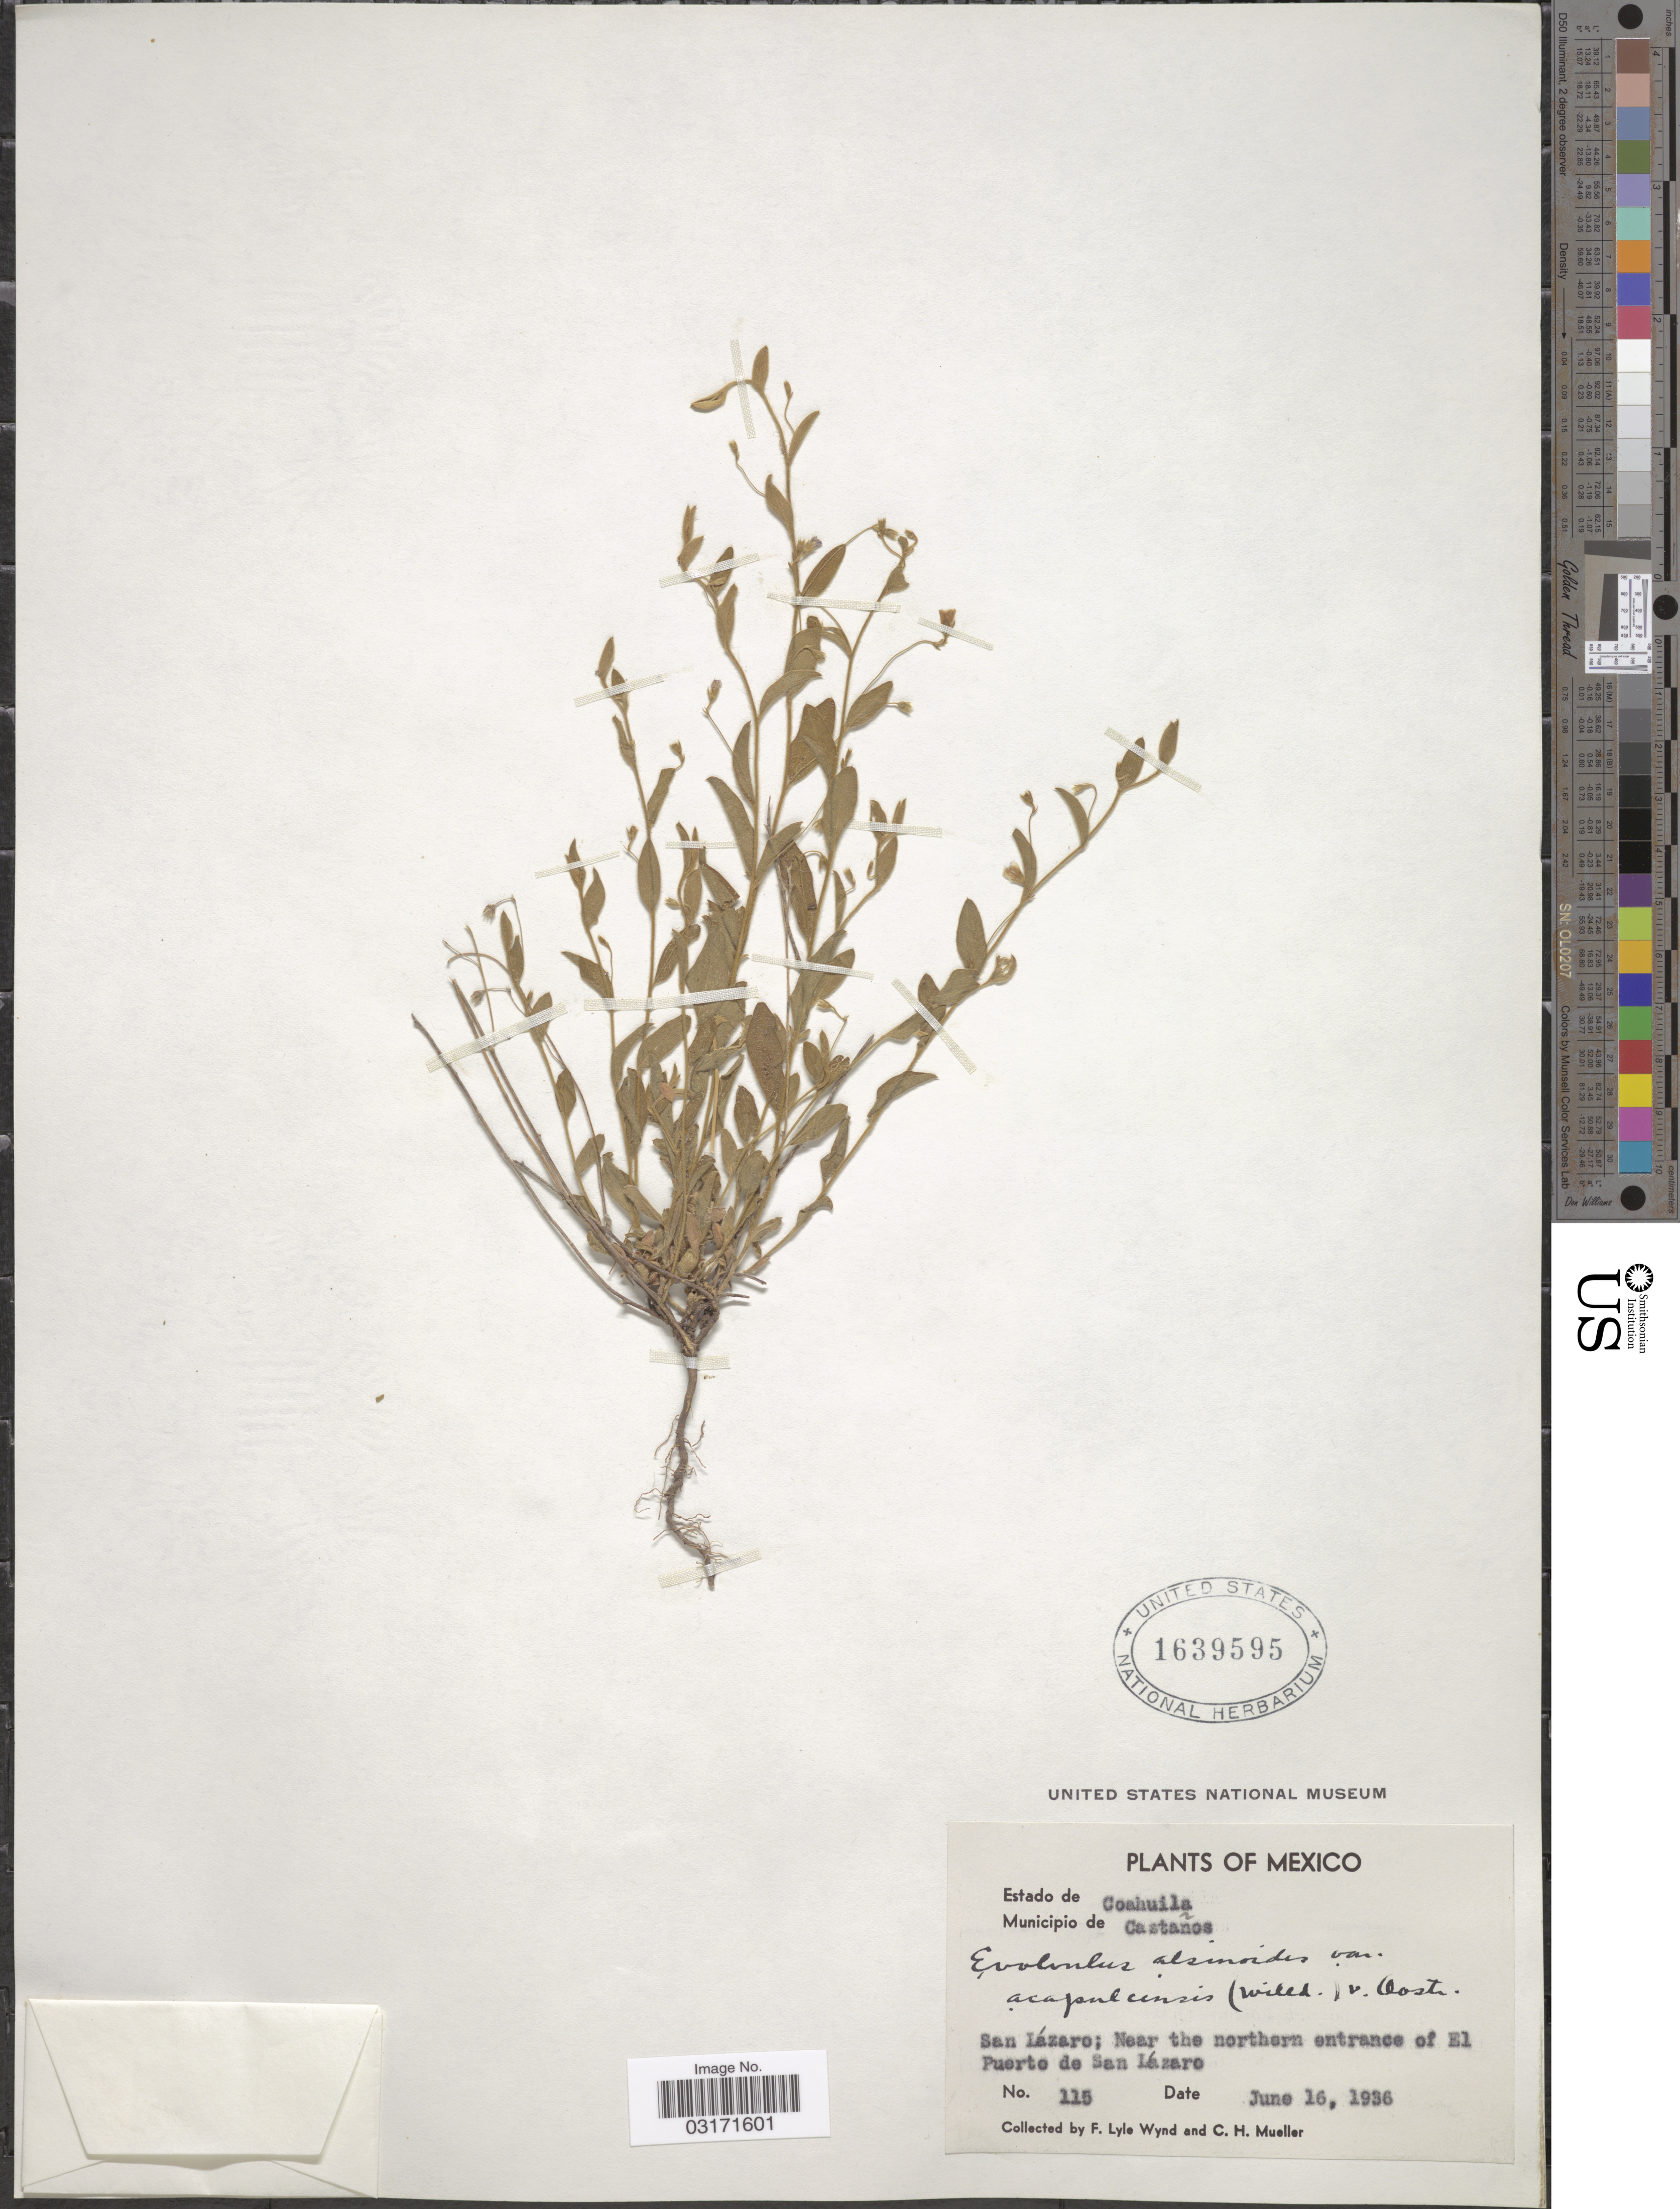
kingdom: Plantae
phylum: Tracheophyta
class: Magnoliopsida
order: Solanales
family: Convolvulaceae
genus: Evolvulus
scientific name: Evolvulus alsinoides var. acapulcensis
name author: (Willd. ex Schult.) Ooststr.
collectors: F. L. Wynd & C. H. Mueller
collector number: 115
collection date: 1936-06-16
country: Mexico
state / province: Coahuila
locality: Municipio de Castaños, San Lázaro; Near the northern entrance of El Puerto de San Lázaro.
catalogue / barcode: US 1639595